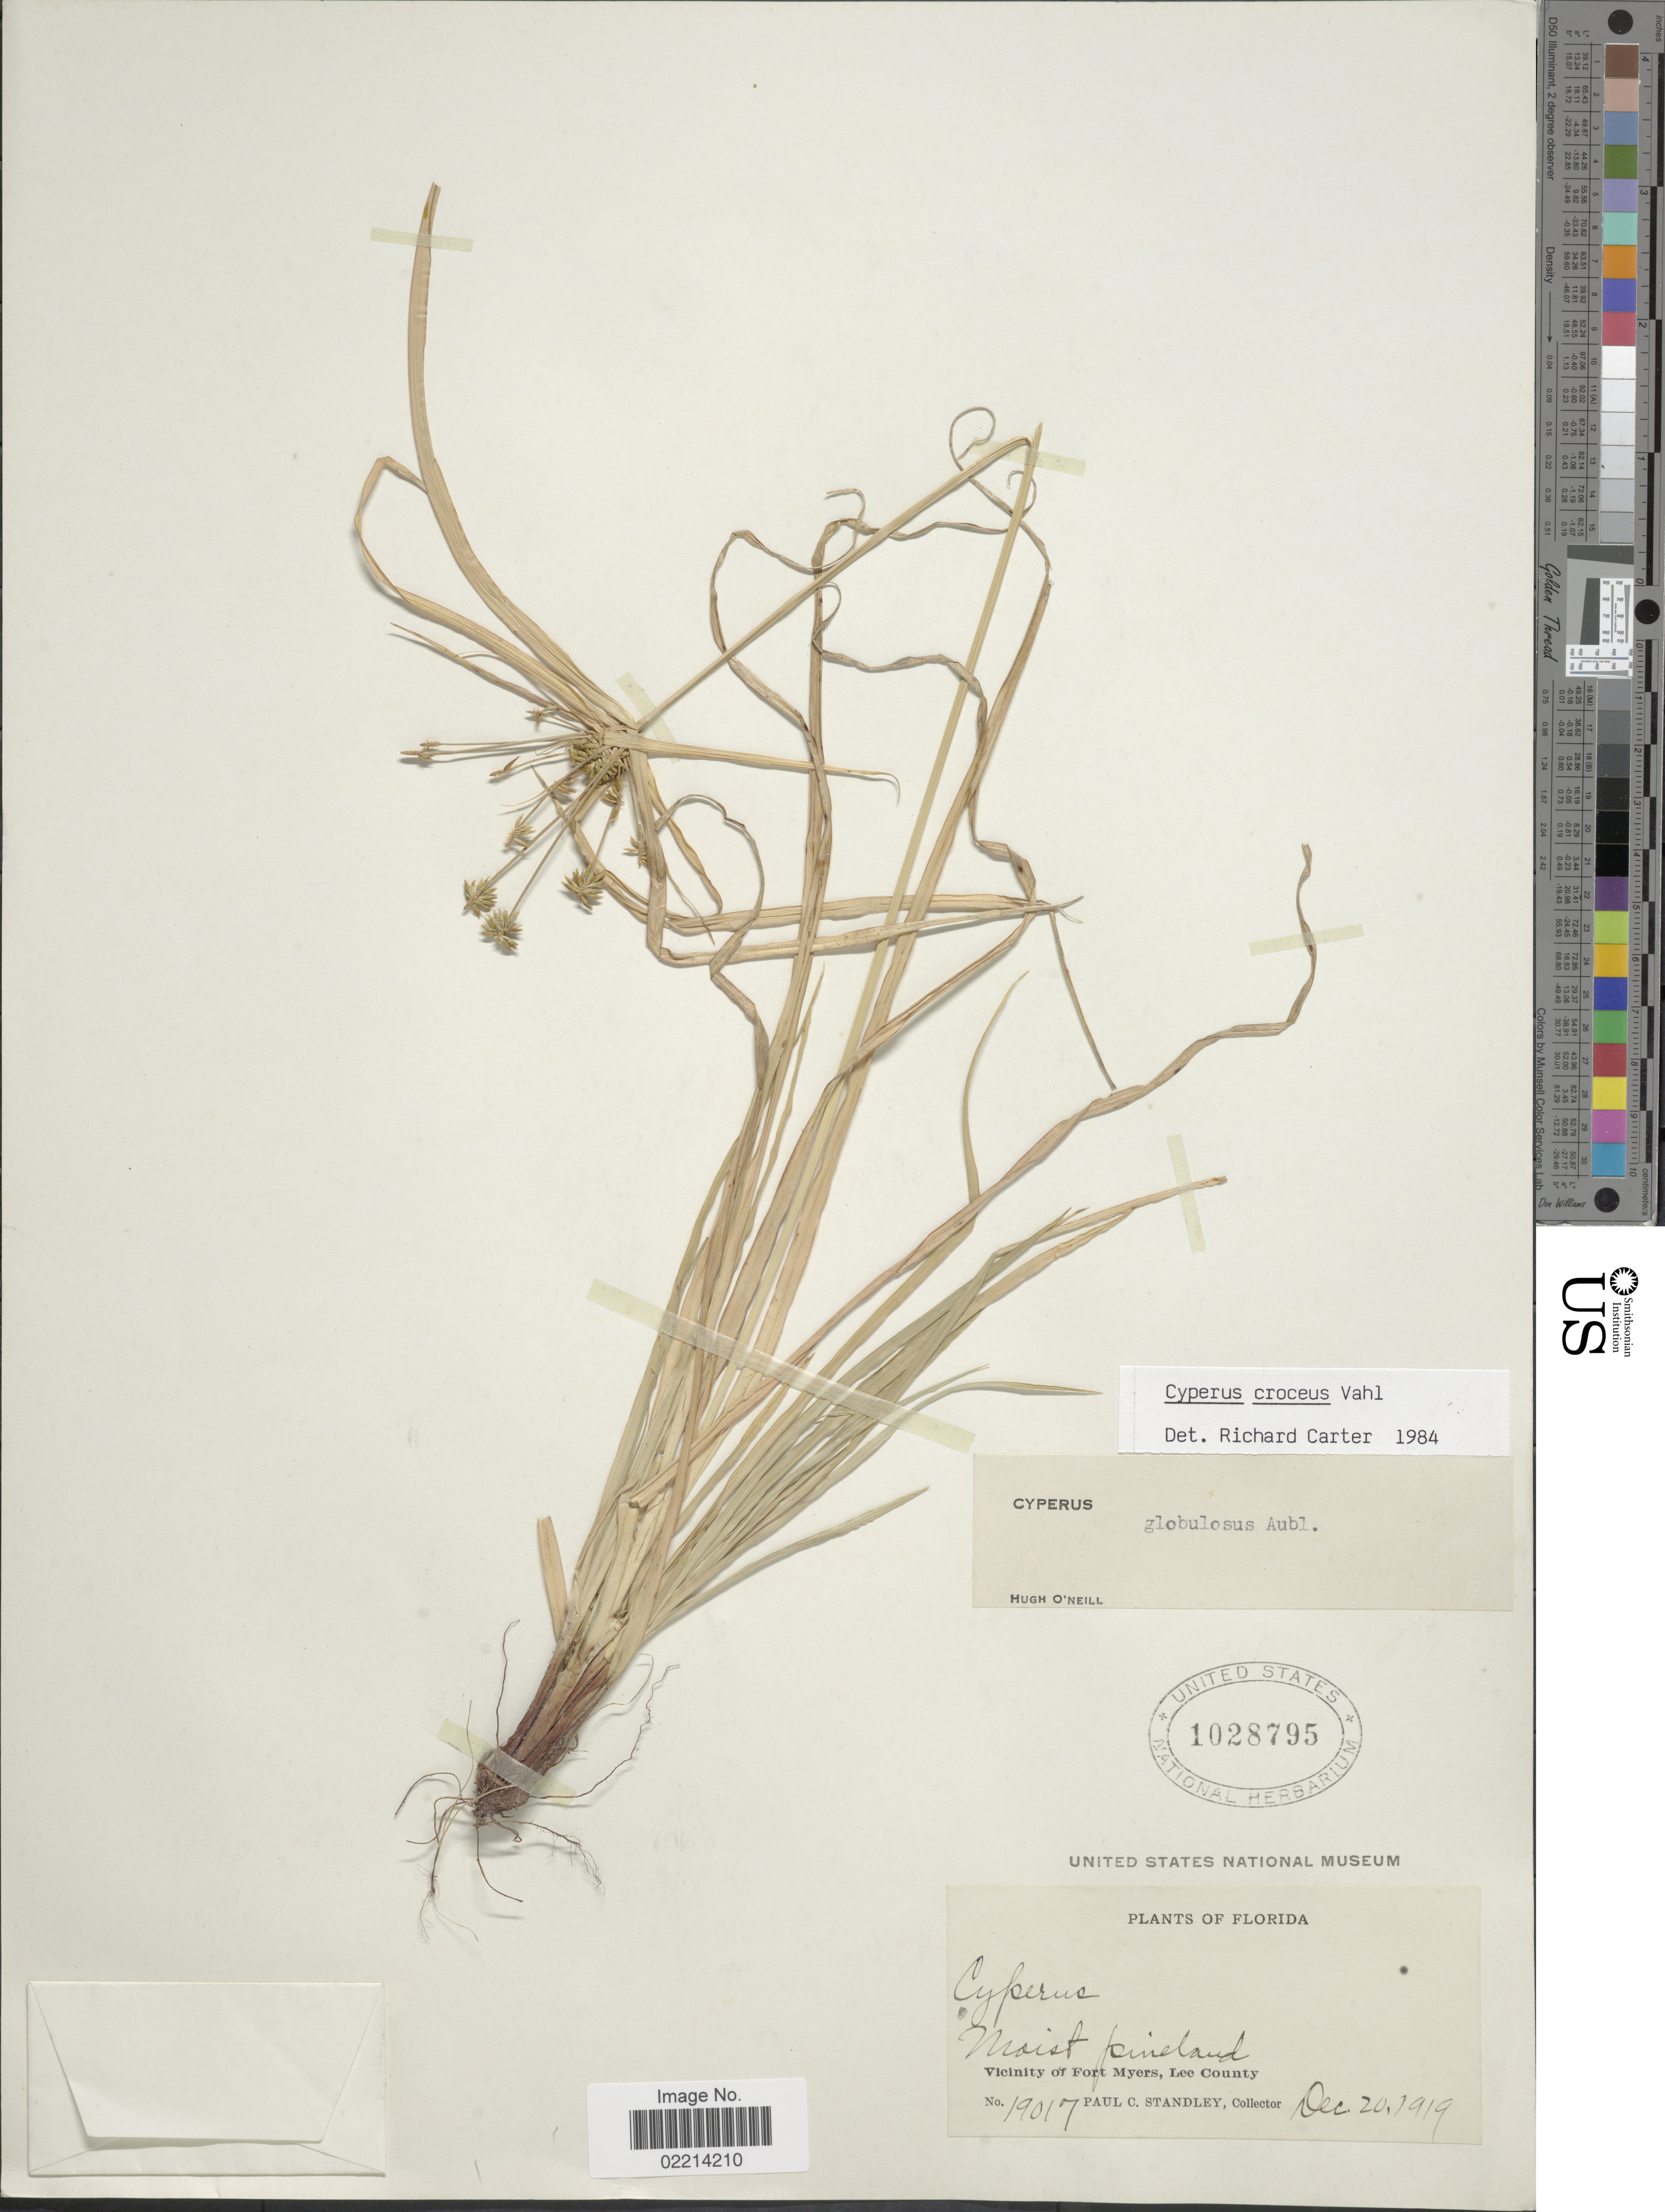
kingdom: Plantae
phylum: Tracheophyta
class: Liliopsida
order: Poales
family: Cyperaceae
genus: Cyperus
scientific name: Cyperus croceus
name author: Vahl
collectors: P. C. Standley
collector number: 19017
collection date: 1919-12-20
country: United States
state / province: Florida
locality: Moist pineland, Viicnity of Fort Myers, Lee County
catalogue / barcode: US 1028795